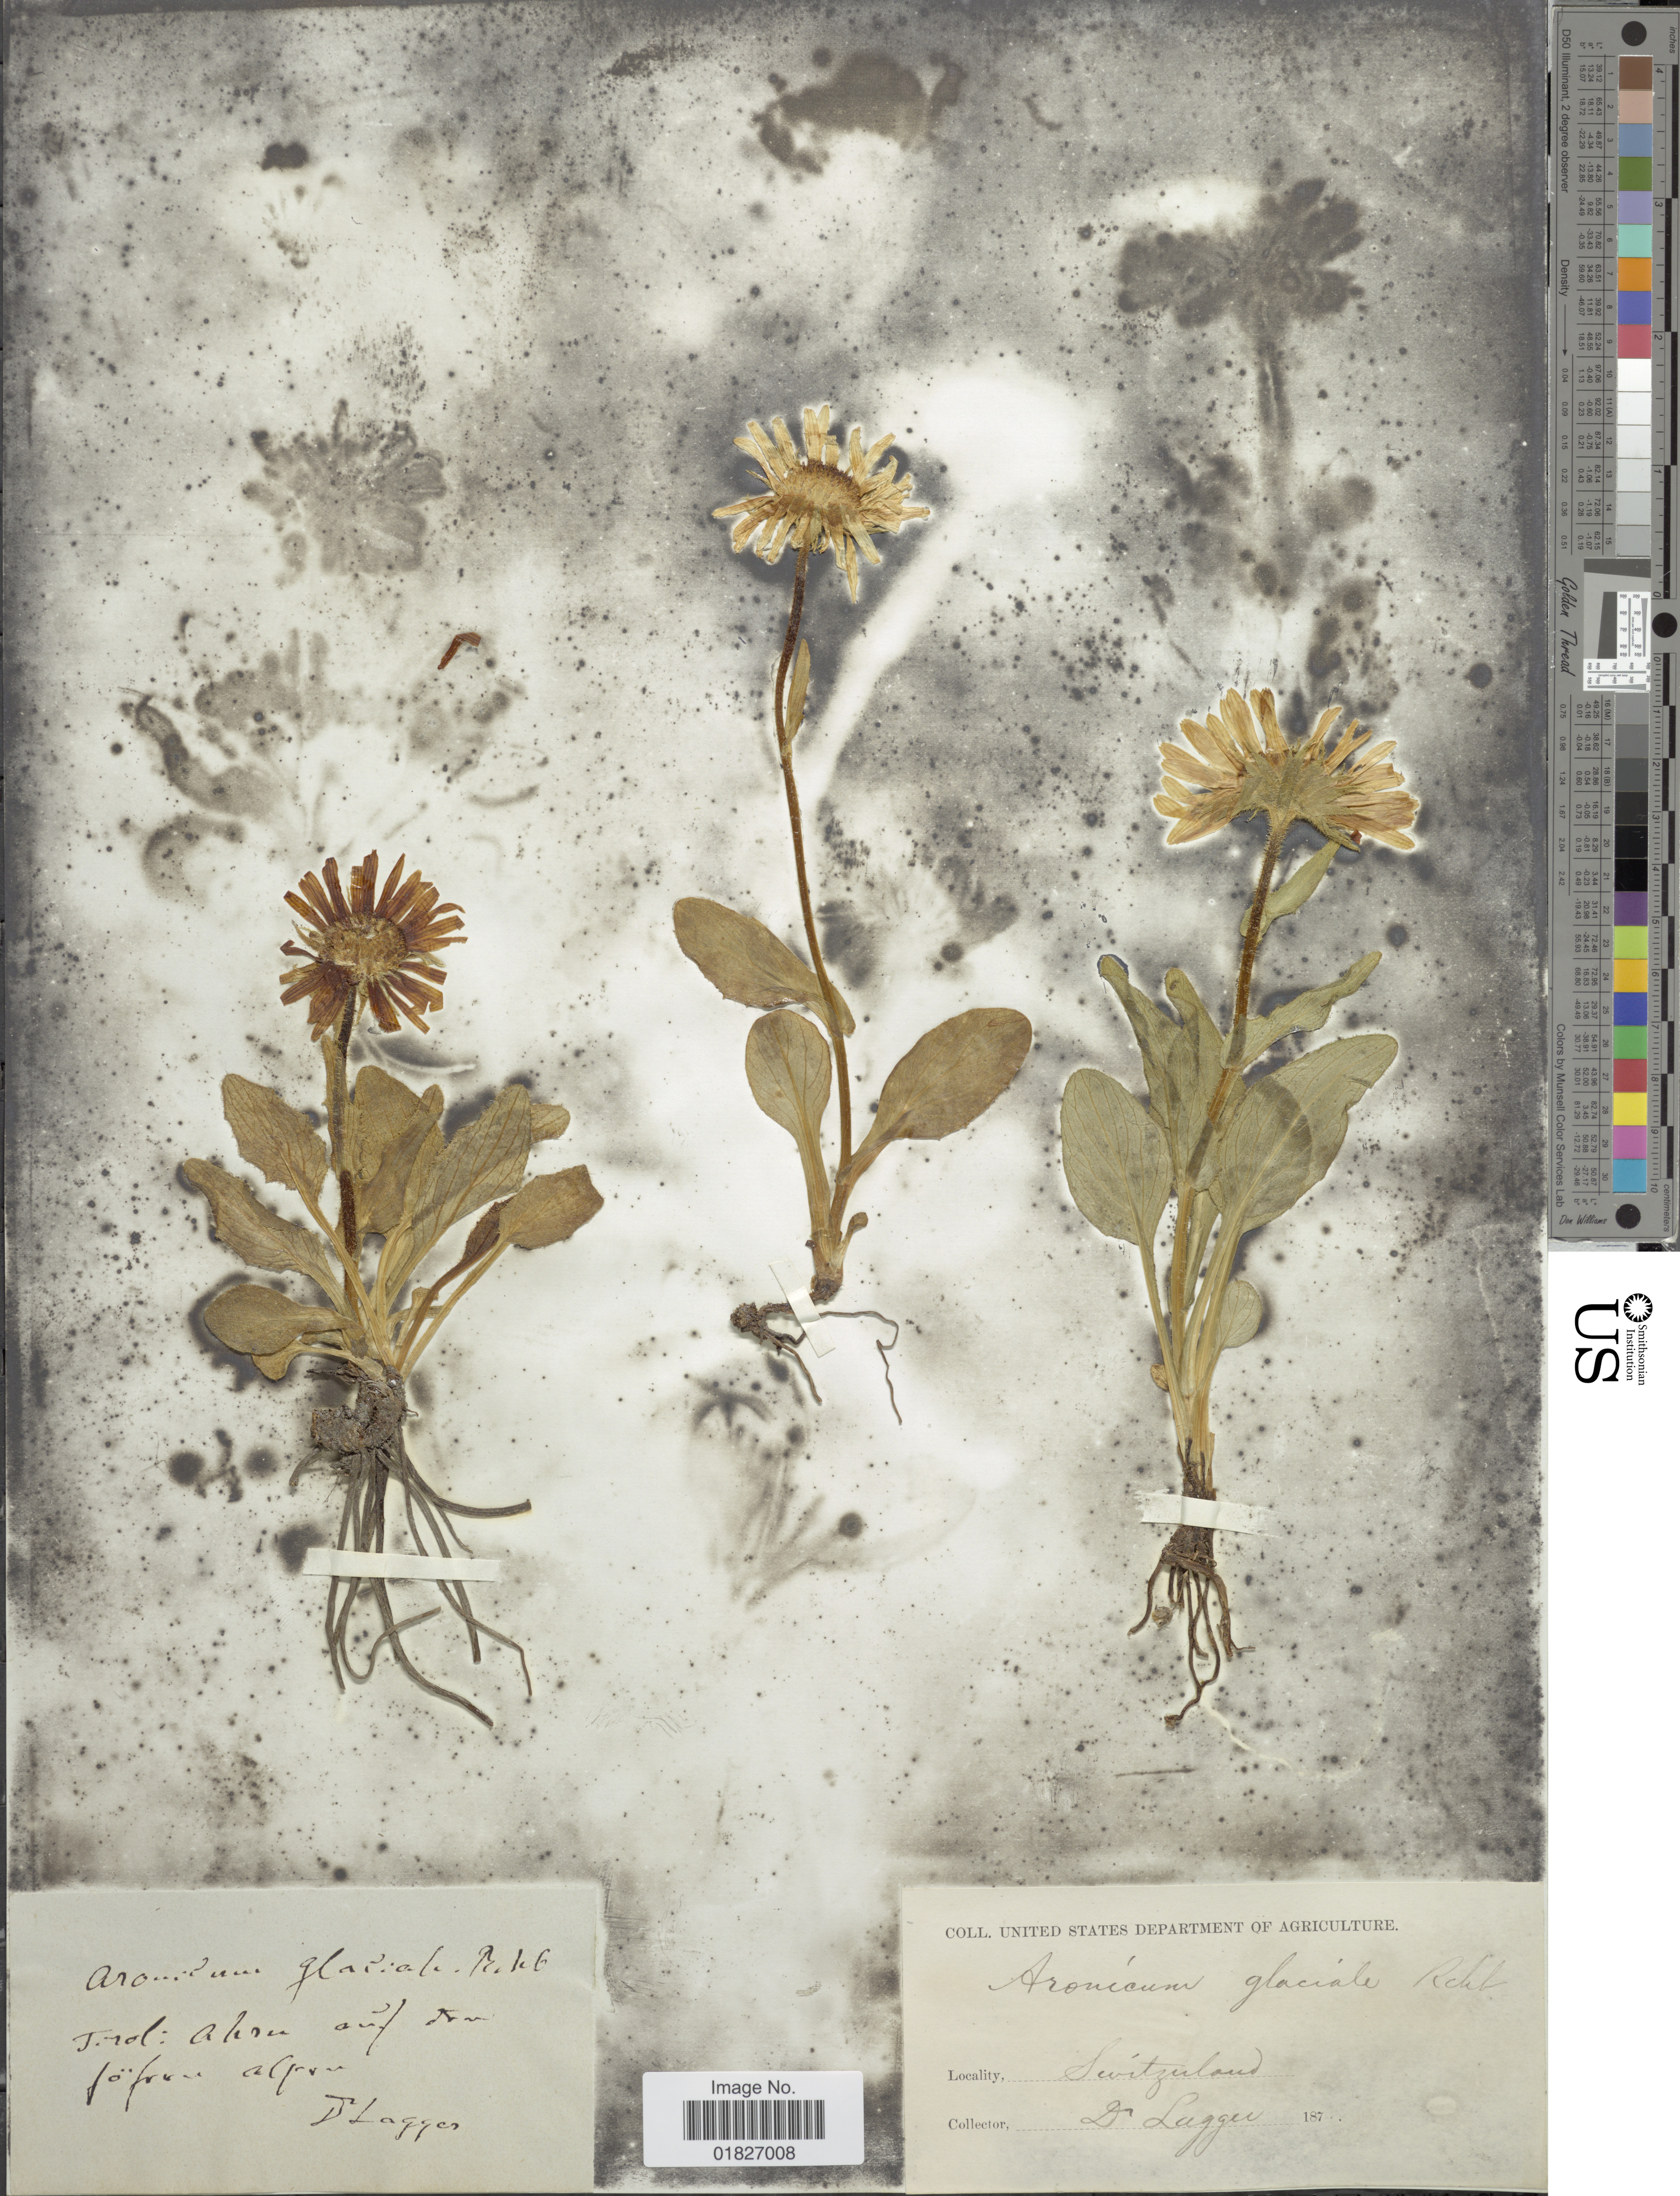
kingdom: Plantae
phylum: Tracheophyta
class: Magnoliopsida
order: Asterales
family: Asteraceae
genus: Doronicum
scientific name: Doronicum glaciale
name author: (Wulfen) Nyman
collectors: F. J. Lagger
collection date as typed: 187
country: Switzerland